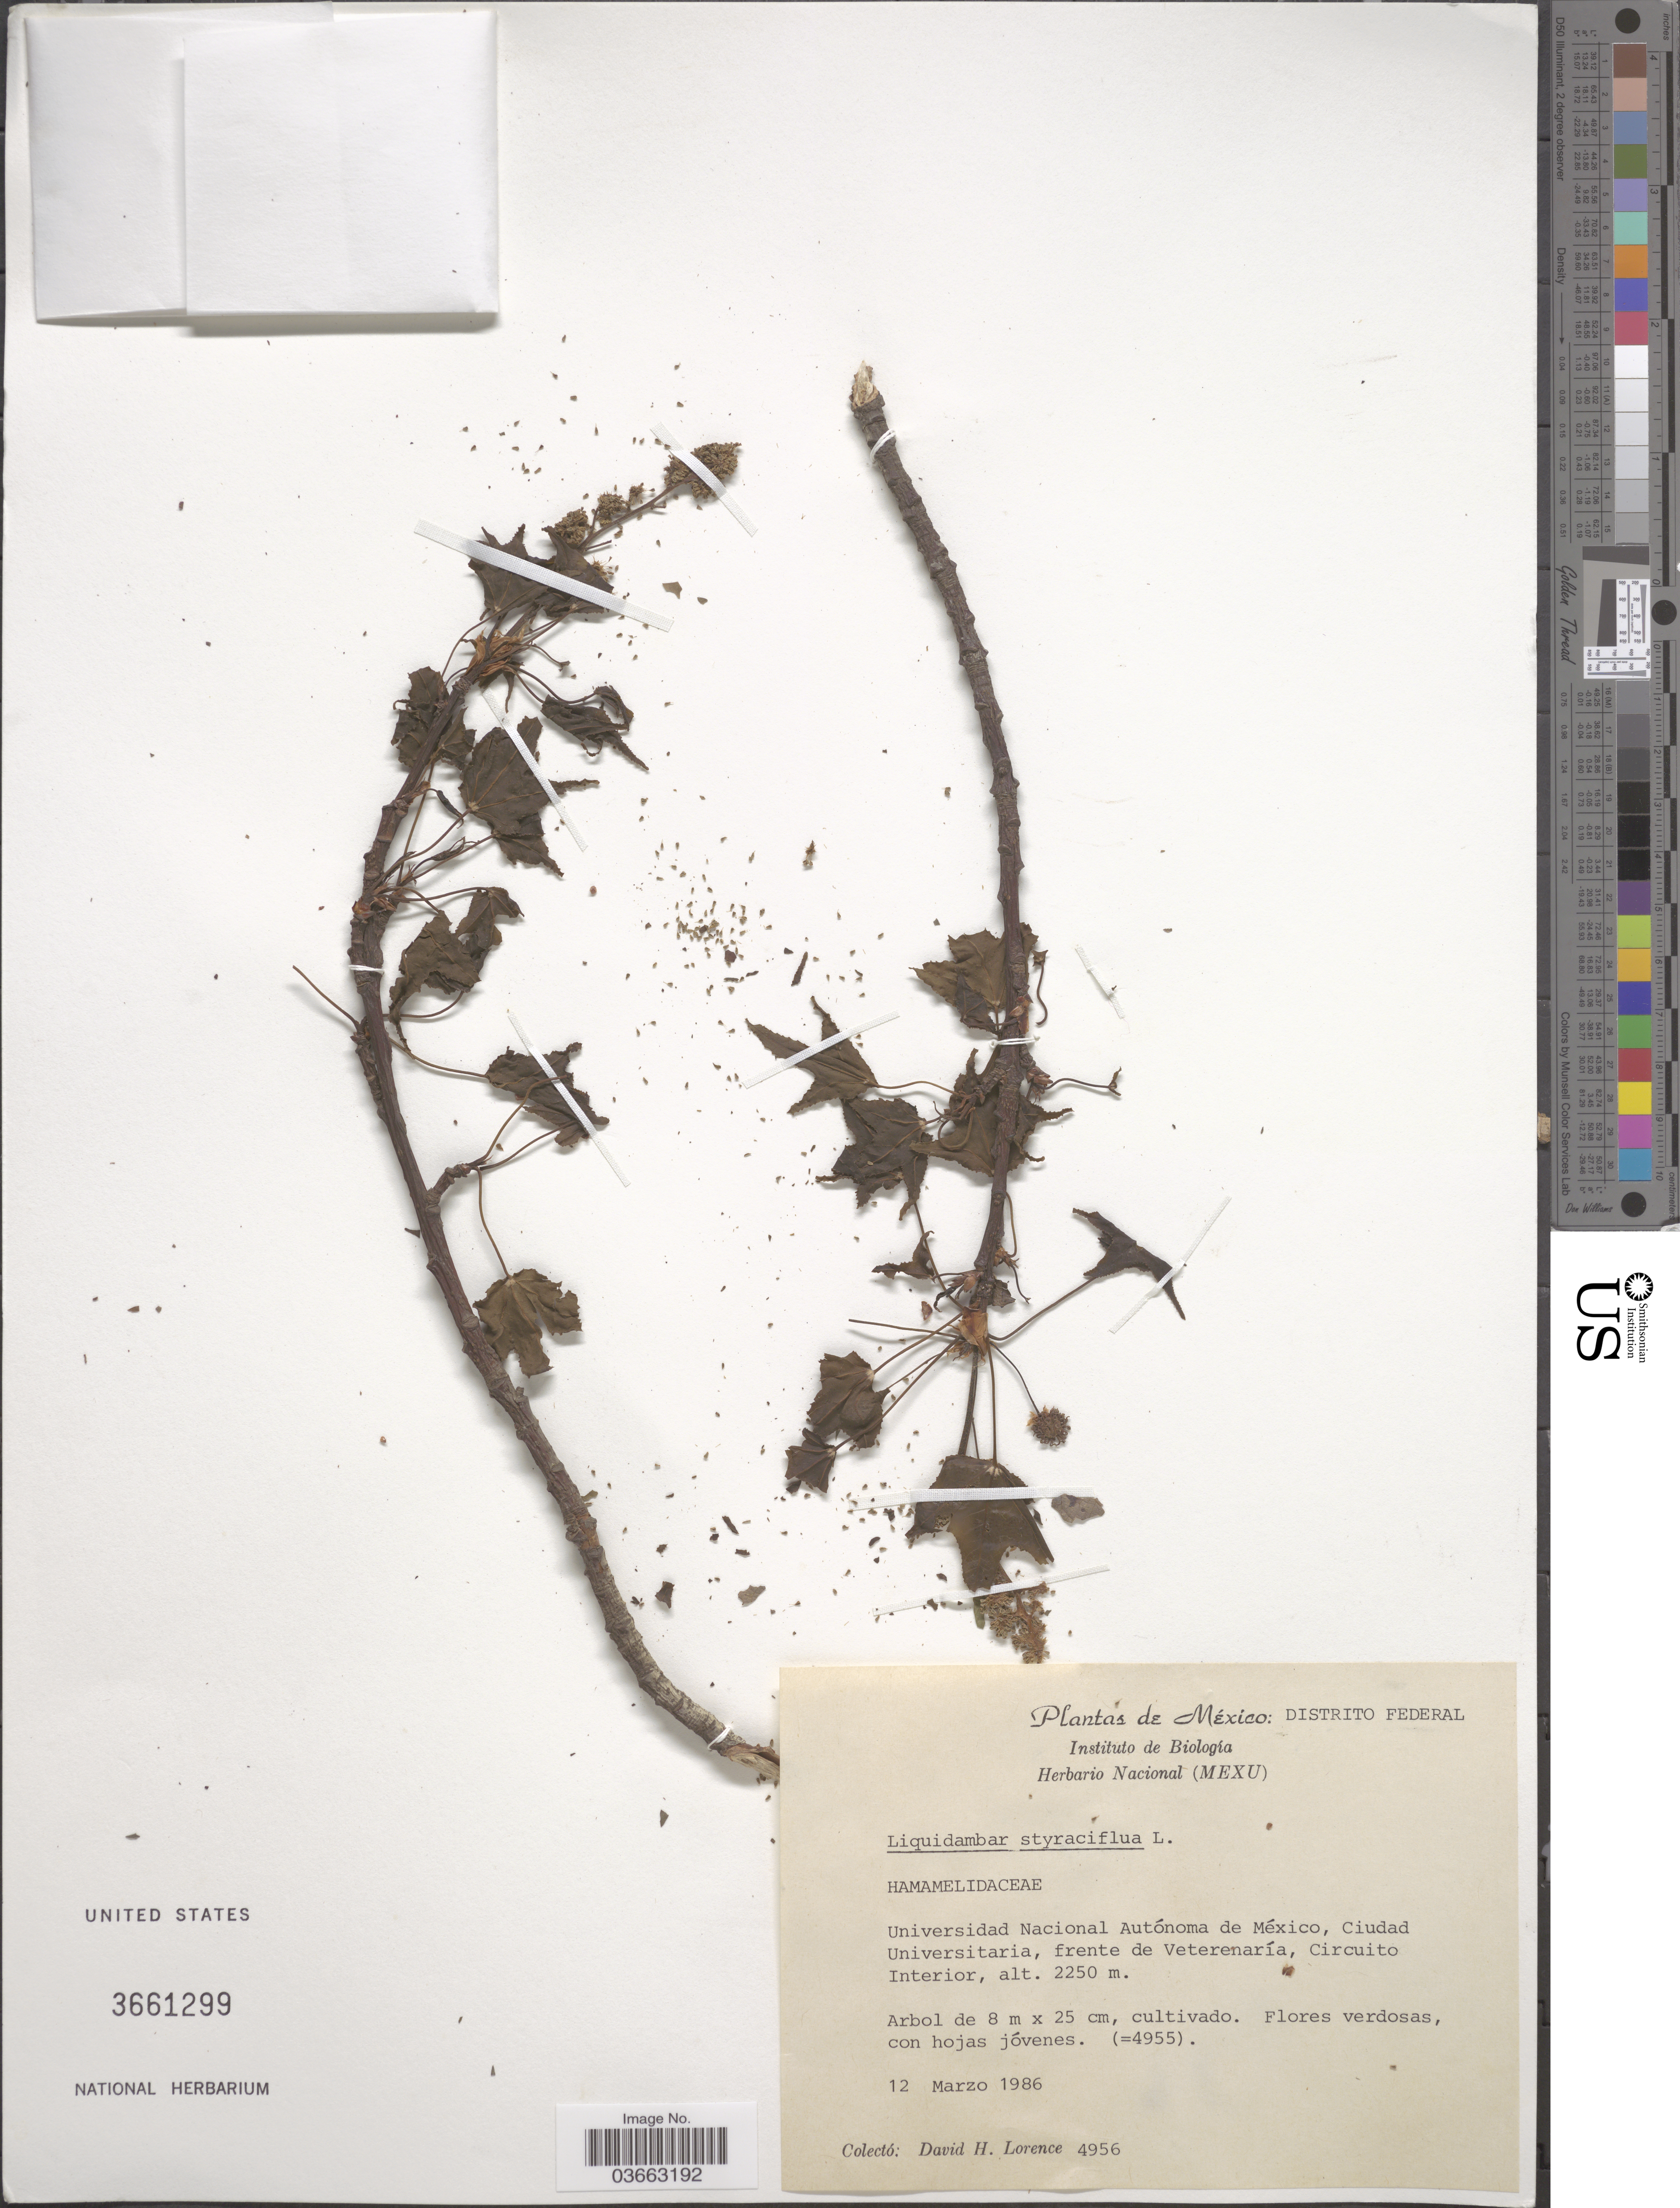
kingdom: Plantae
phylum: Tracheophyta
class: Magnoliopsida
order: Saxifragales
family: Altingiaceae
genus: Liquidambar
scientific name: Liquidambar styraciflua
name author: L.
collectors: D. Lorence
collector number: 4956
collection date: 1986-03-12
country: Mexico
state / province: Distrito Federal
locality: Universidad Nacional Autónoma de México, Ciudad Universitaria, frente de Veterenaría, Circuito Interior.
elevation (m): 2250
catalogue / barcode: US 3661299